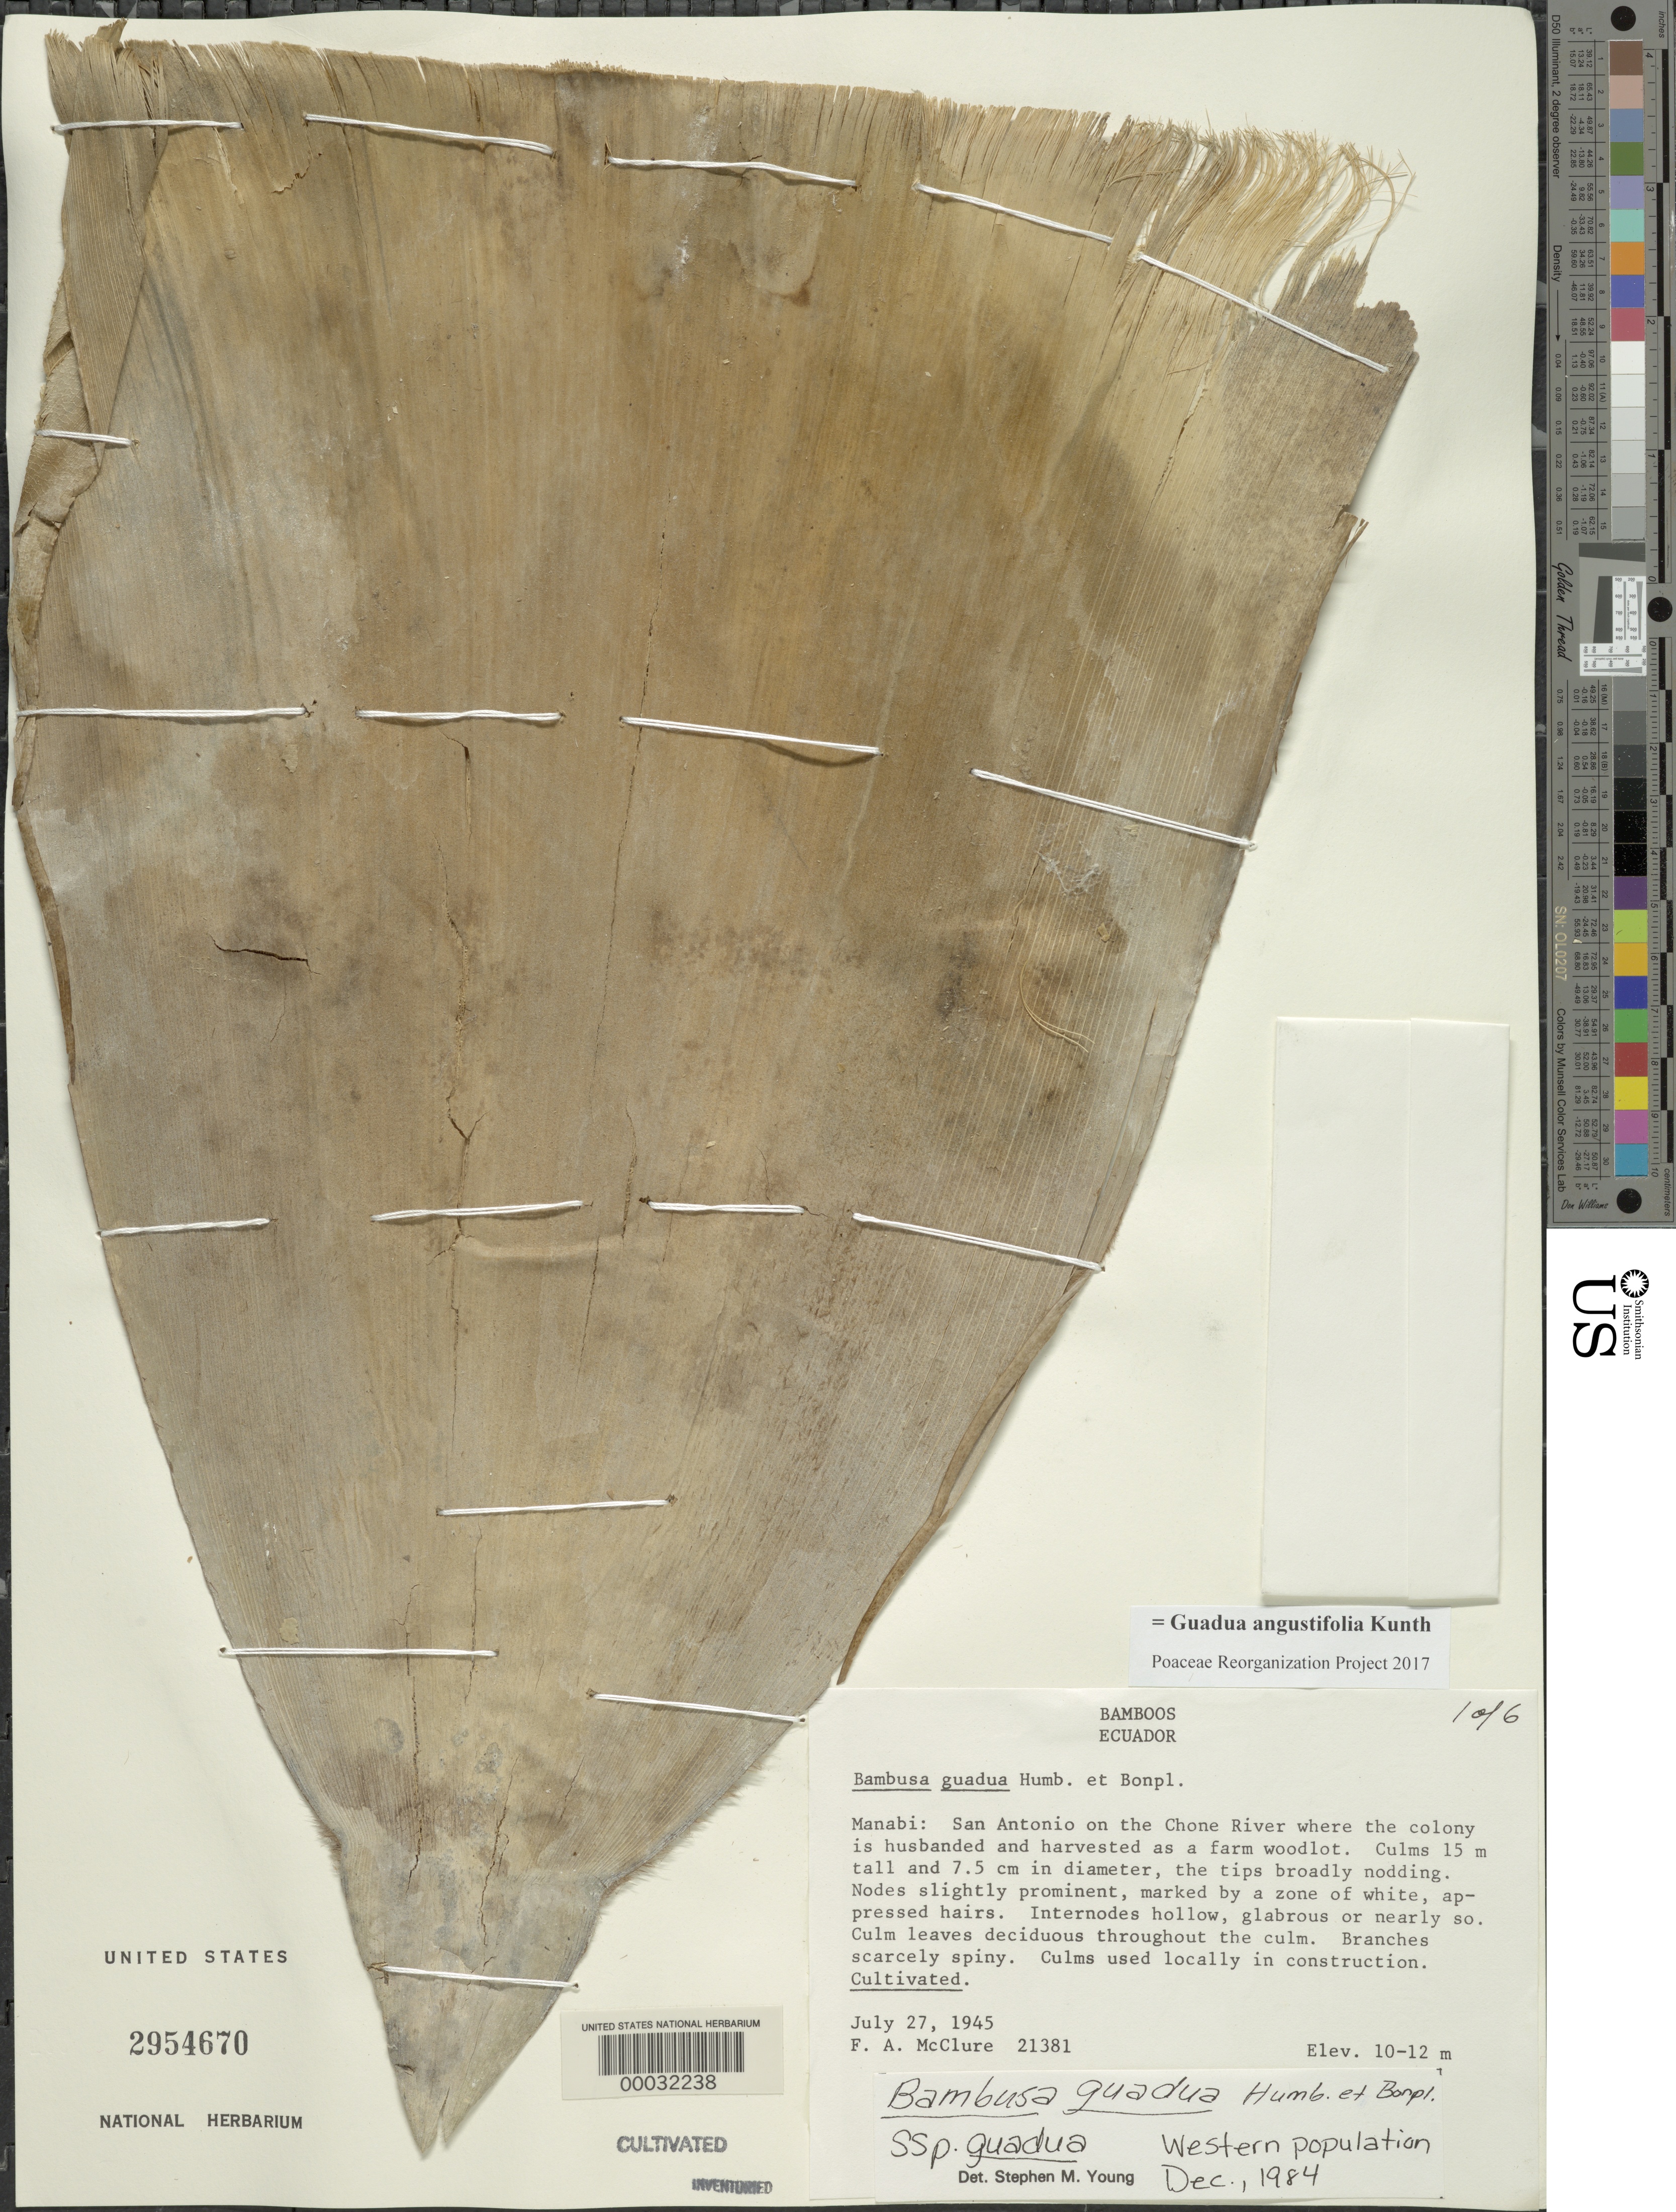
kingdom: Plantae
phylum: Tracheophyta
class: Liliopsida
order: Poales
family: Poaceae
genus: Guadua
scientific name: Guadua angustifolia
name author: Kunth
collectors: F. A. McClure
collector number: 21381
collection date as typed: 27 Jul 1945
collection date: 1945-07-27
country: Ecuador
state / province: Manabí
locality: San Antonio, Chone River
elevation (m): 10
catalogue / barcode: US 2954670